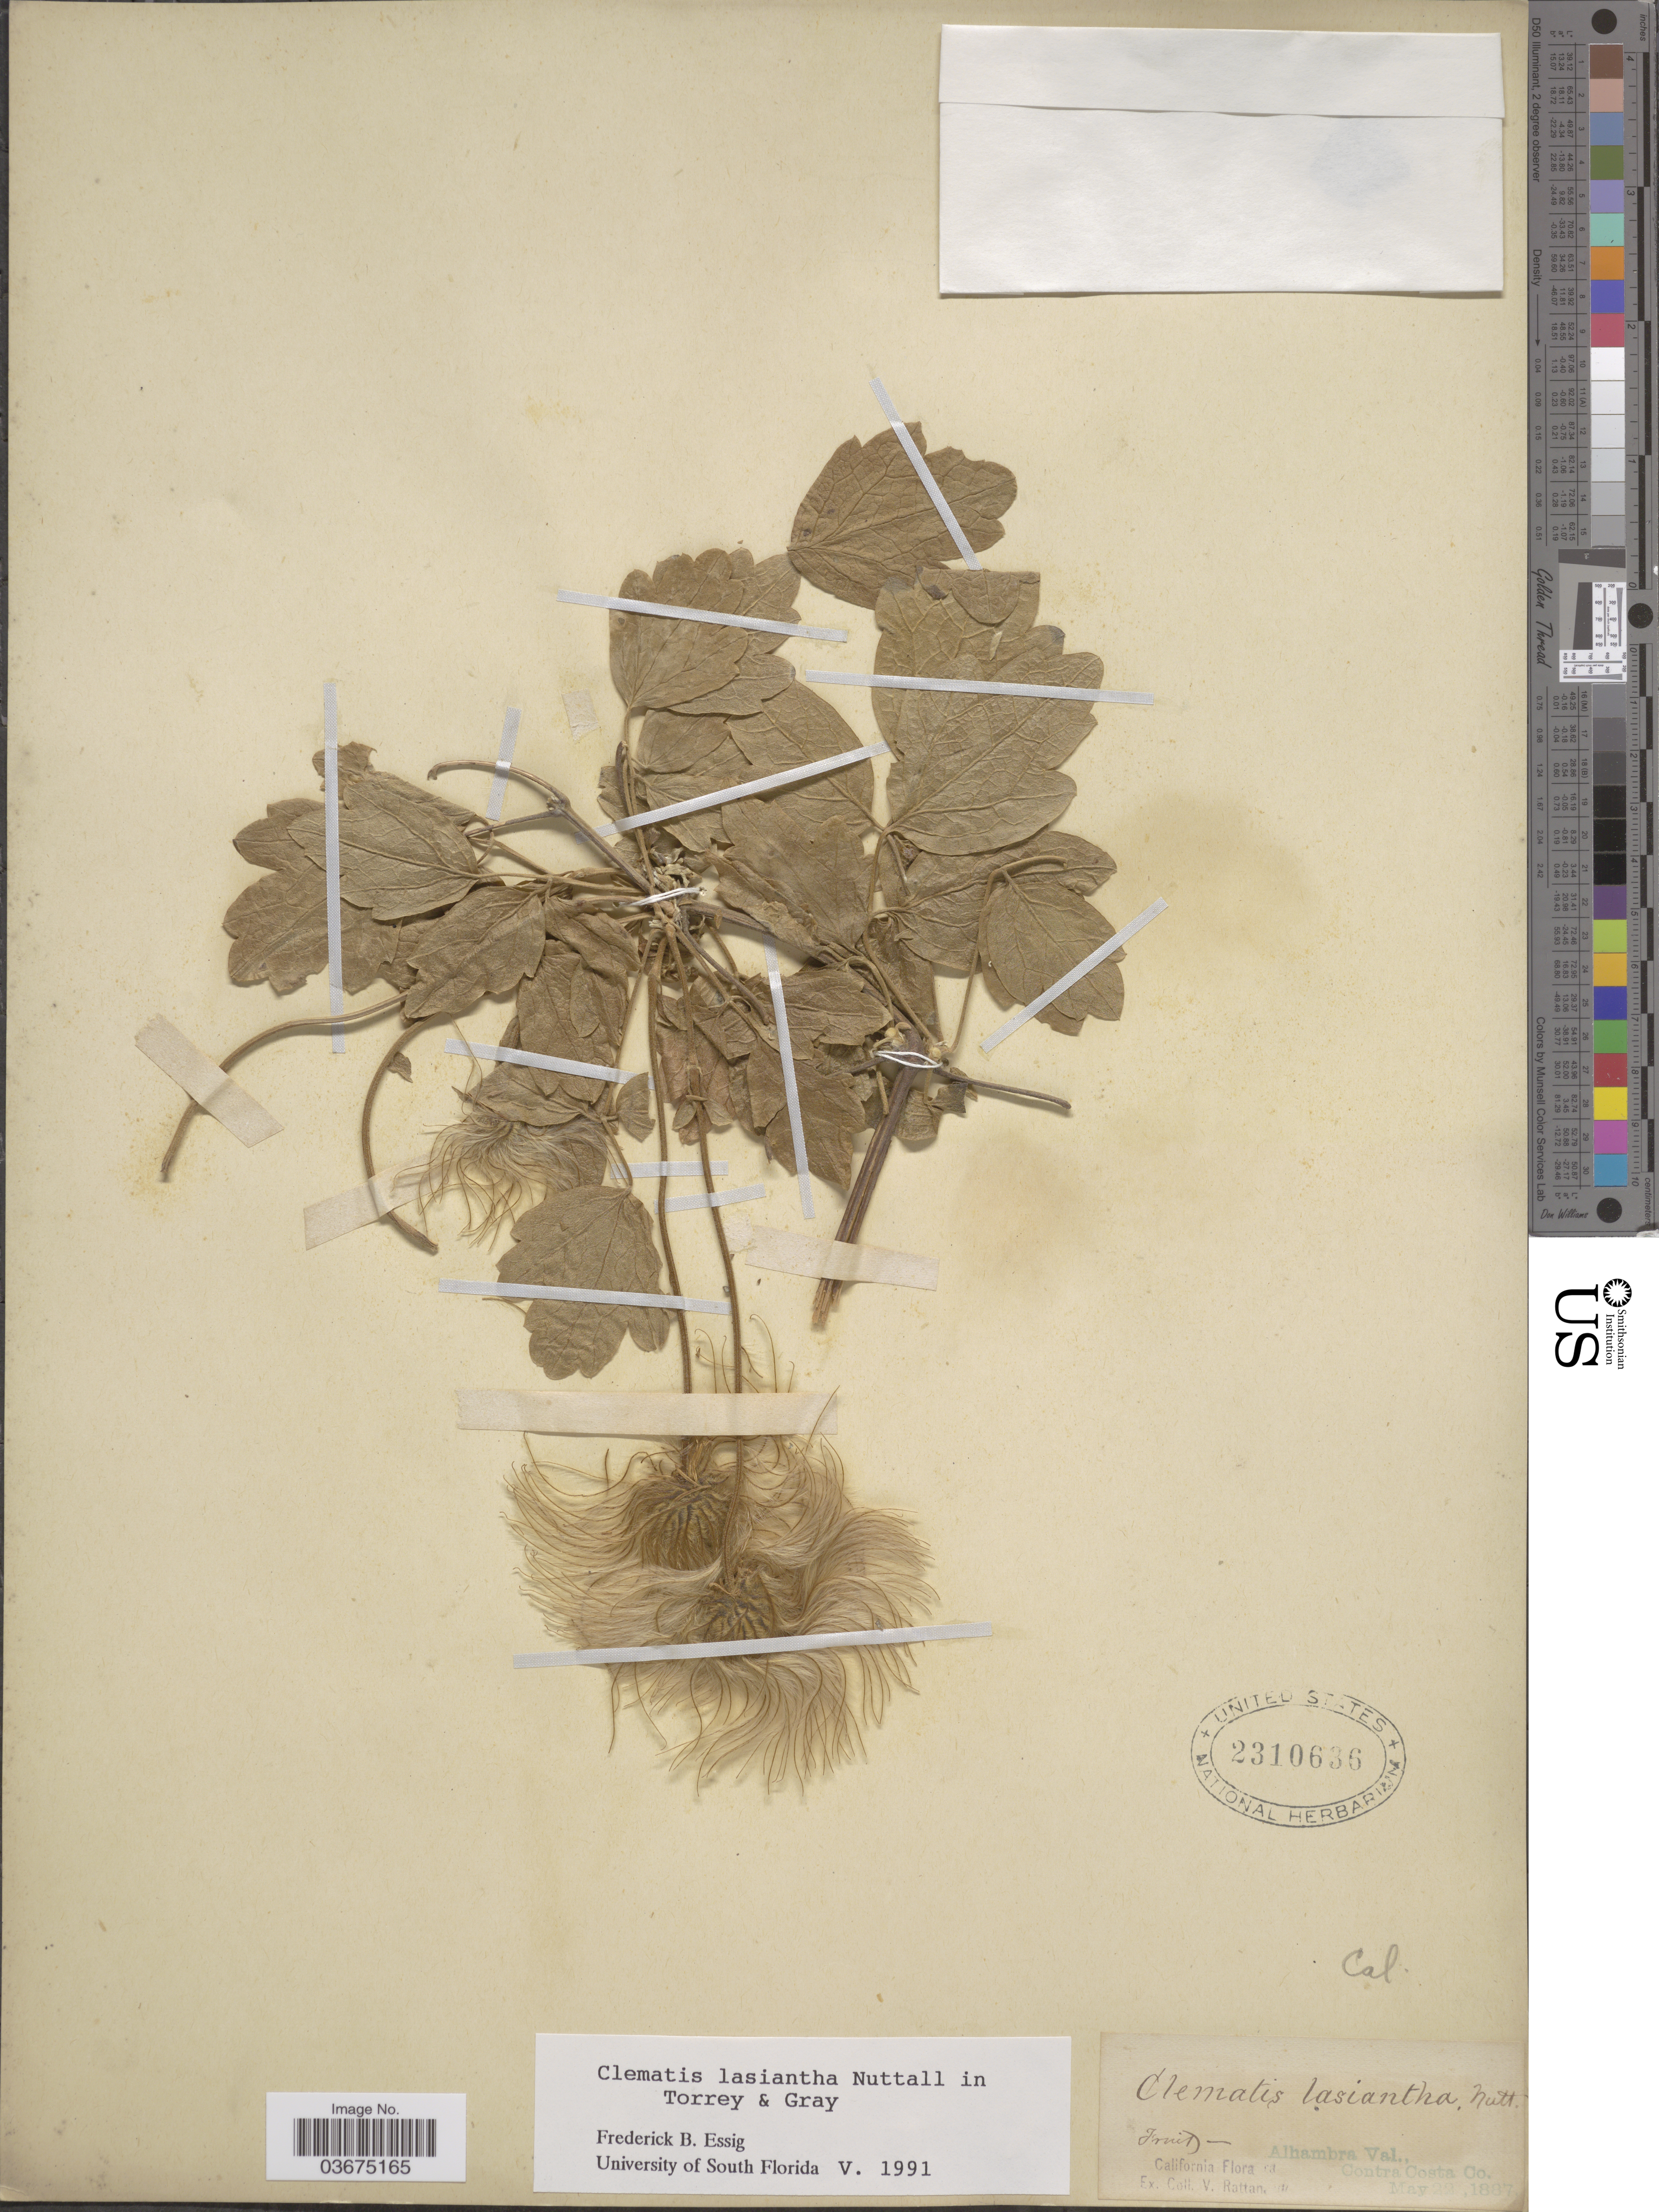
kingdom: Plantae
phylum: Tracheophyta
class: Magnoliopsida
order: Ranunculales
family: Ranunculaceae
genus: Clematis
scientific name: Clematis lasiantha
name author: Nutt.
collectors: V. Rattan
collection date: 1887-05-22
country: United States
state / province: California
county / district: Contra Costa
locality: Alhambra Val. Contra Costa Co.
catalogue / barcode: US 2310636